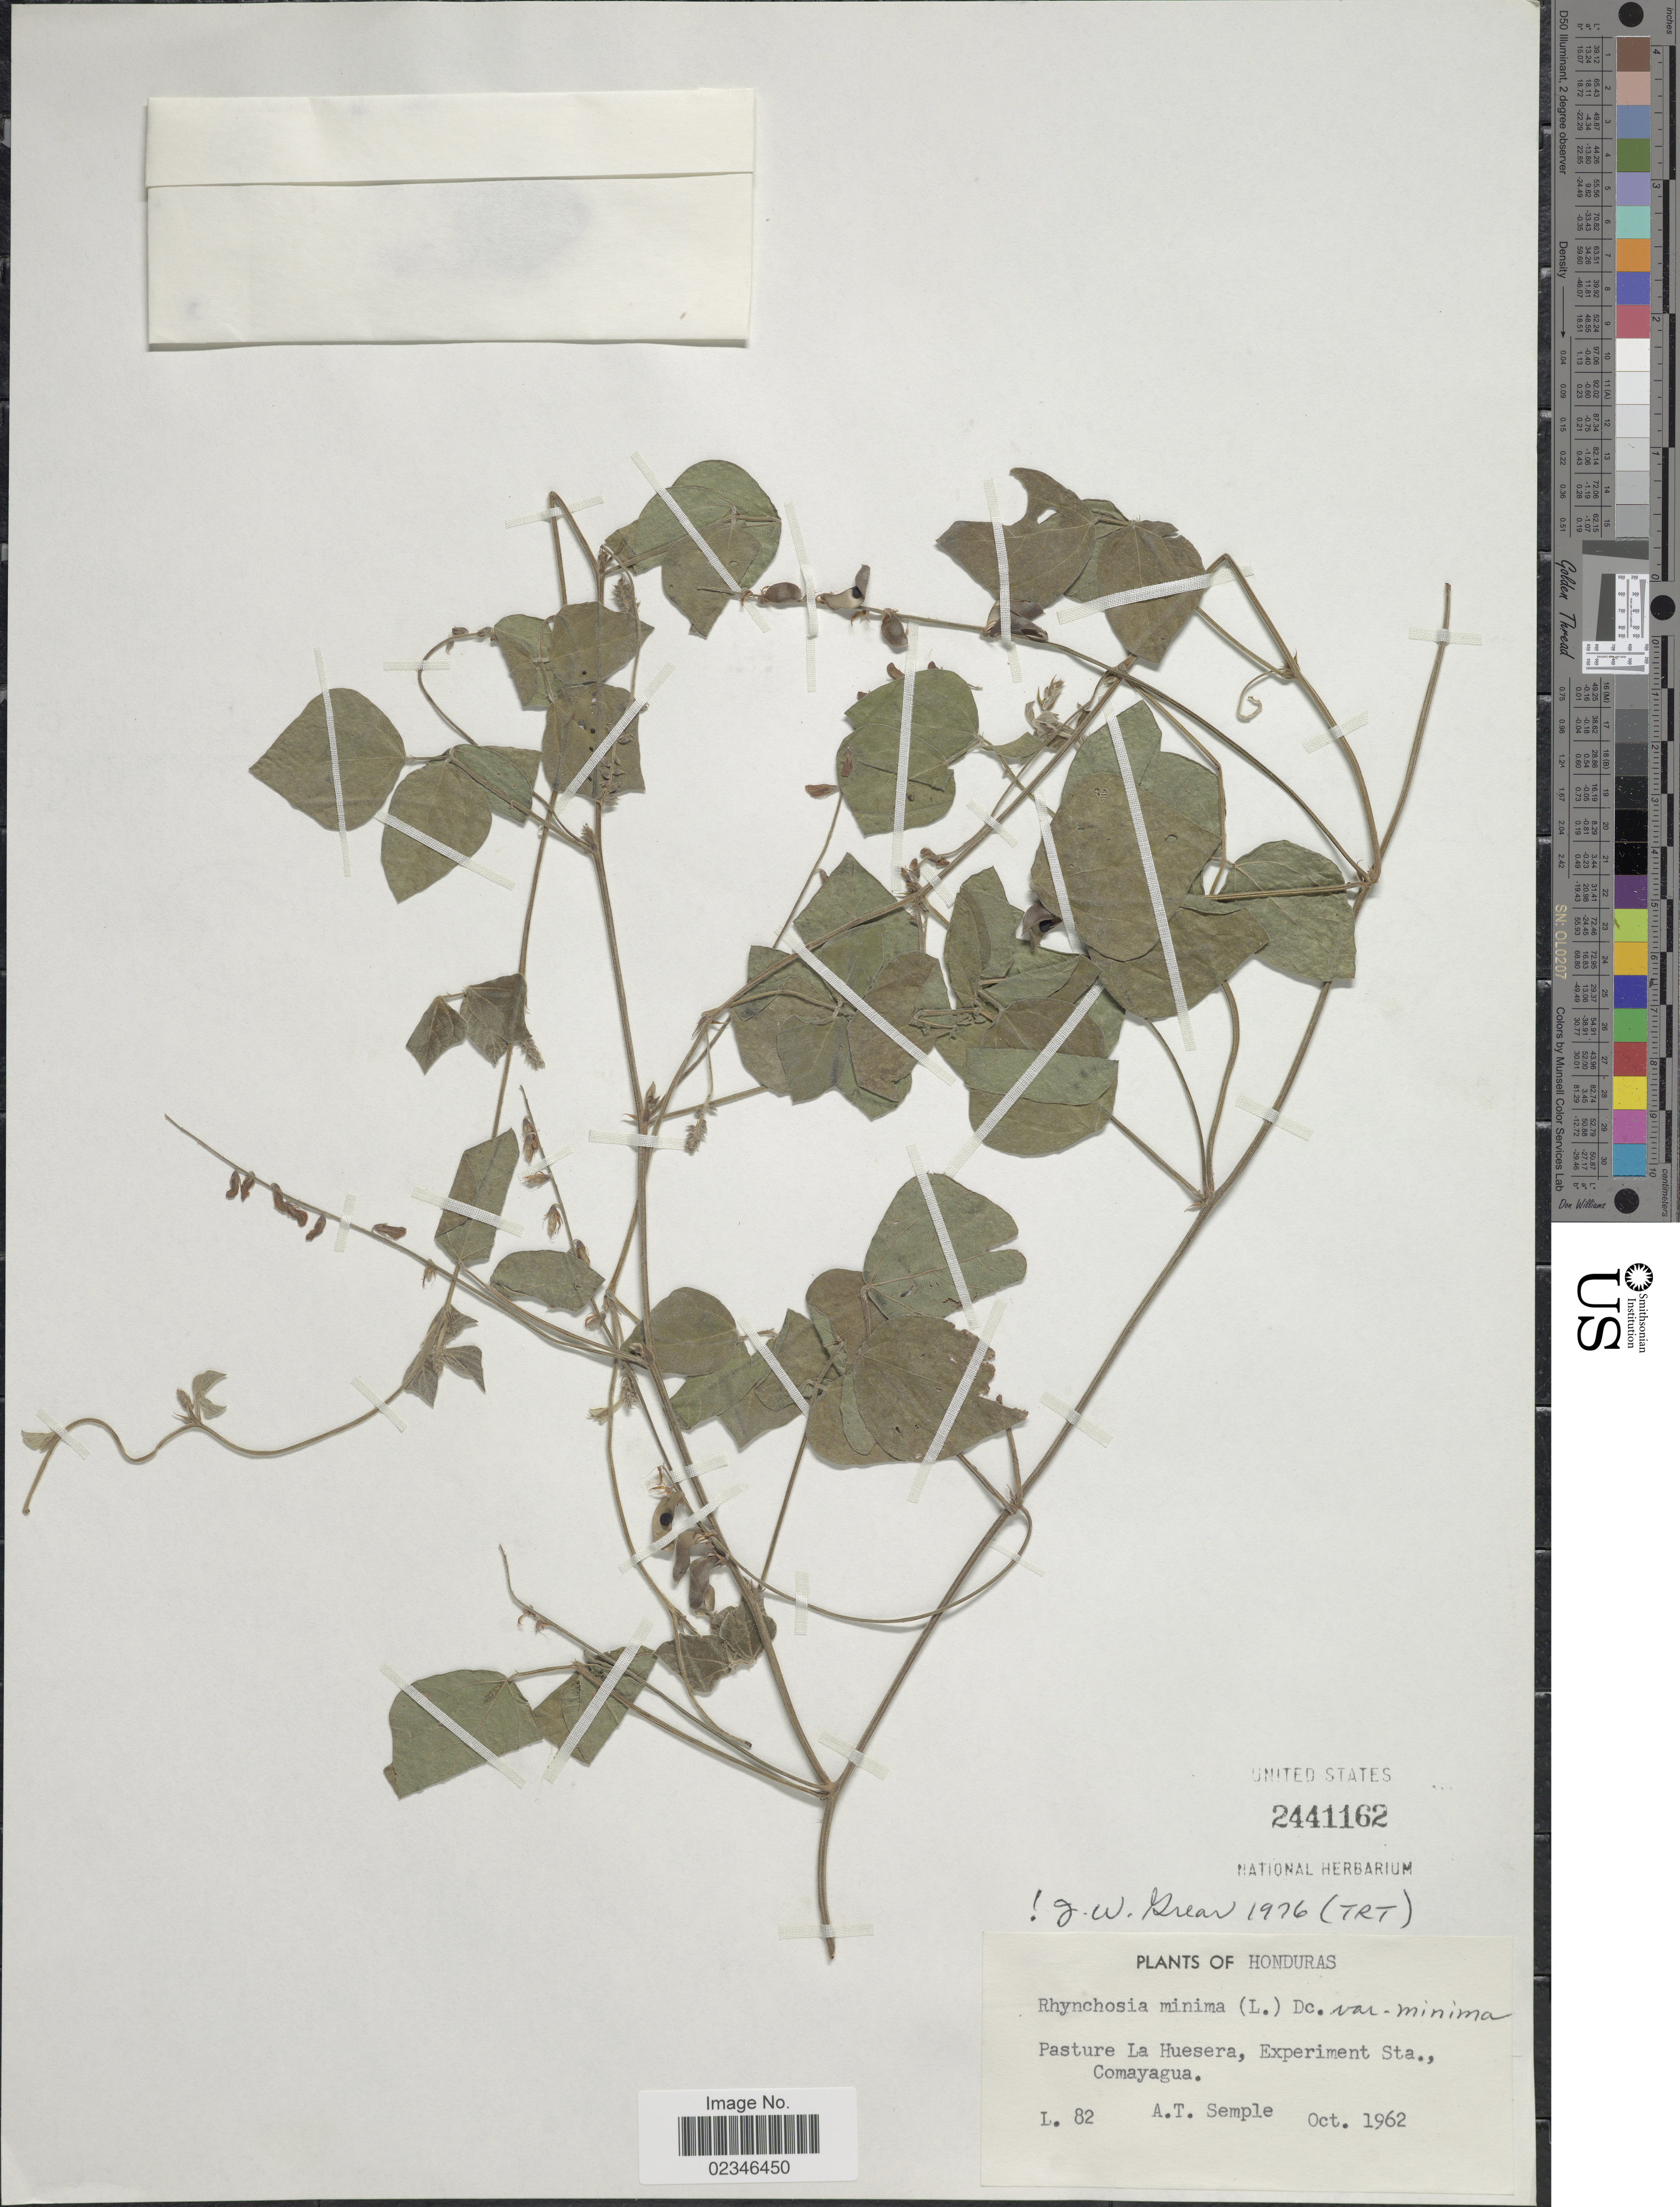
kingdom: Plantae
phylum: Tracheophyta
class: Magnoliopsida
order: Fabales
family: Fabaceae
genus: Rhynchosia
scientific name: Rhynchosia minima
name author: (L.) DC.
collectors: A. Semple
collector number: L82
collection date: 1962-10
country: Honduras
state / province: Comayagua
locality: Pasture La Huesera, Experiment Sta., Comayagua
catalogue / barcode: US 2441162